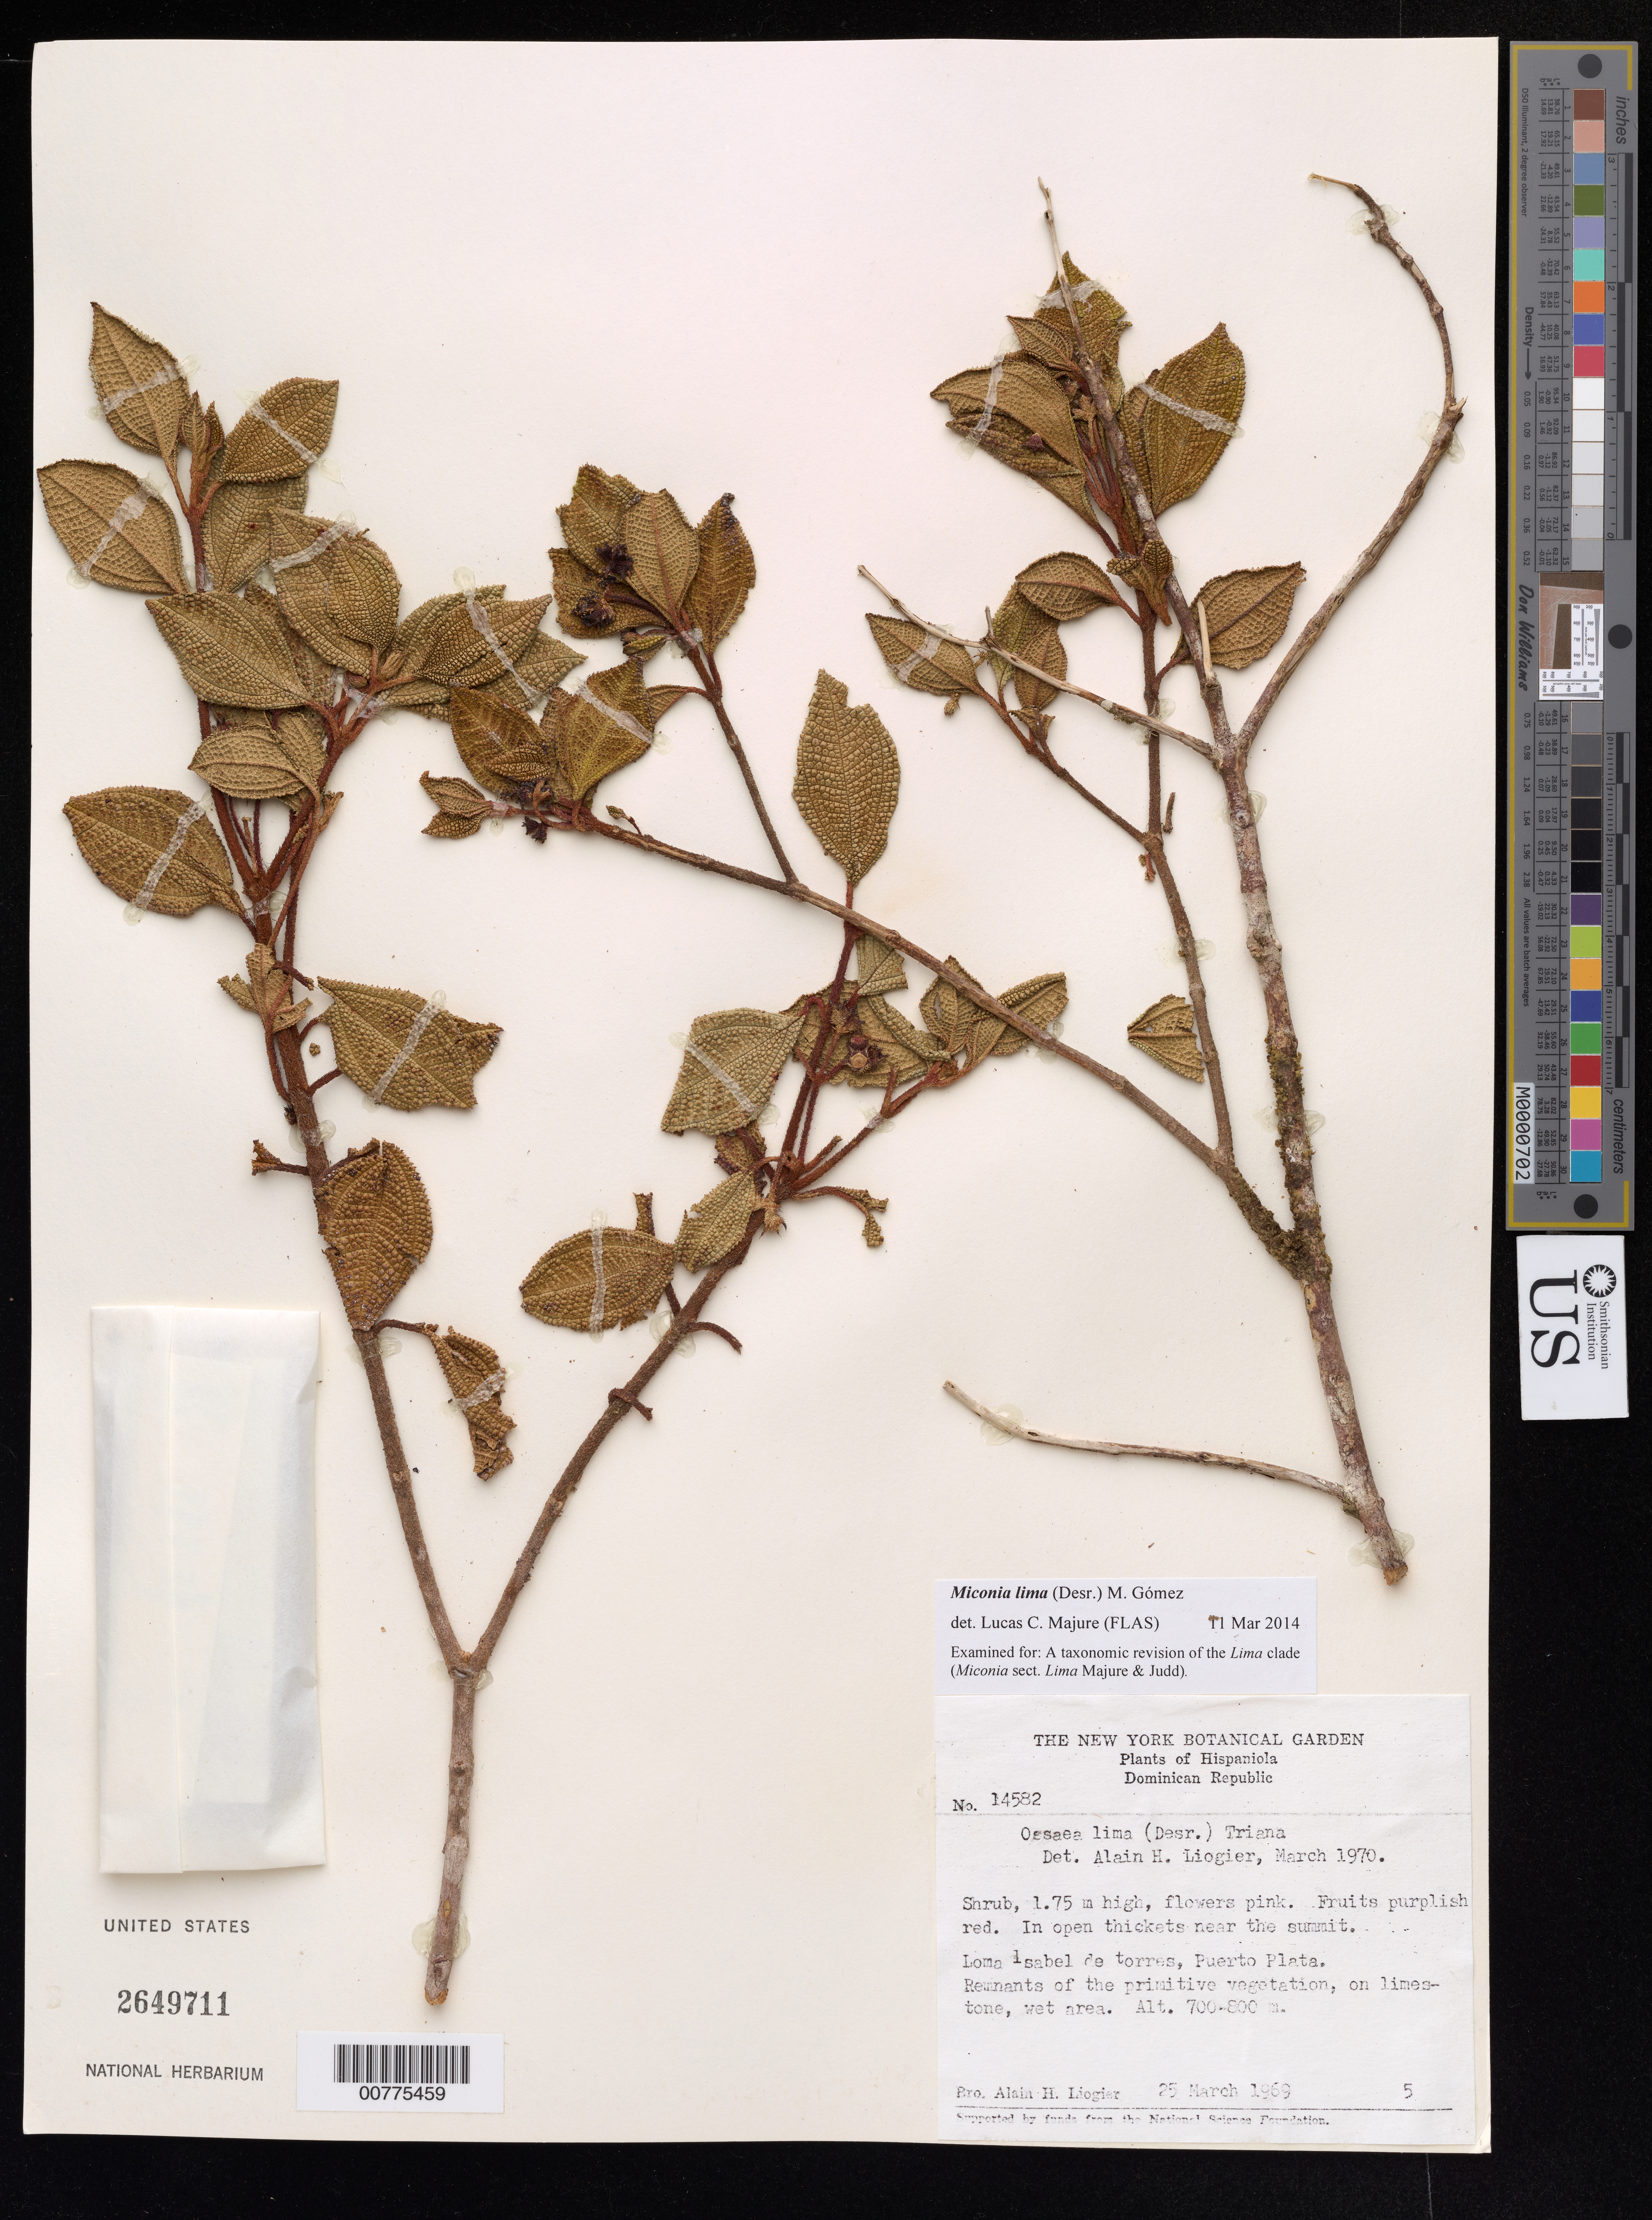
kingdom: Plantae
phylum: Tracheophyta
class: Magnoliopsida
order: Myrtales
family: Melastomataceae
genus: Miconia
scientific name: Miconia lima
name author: M. Gómez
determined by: Majure, Lucas C., (FLAS), University of Florida (UNITED STATES)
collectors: A. H. Liogier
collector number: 14582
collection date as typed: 25 Mar 1969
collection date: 1969-03-25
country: Dominican Republic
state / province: Puerto Plata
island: Hispaniola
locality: Isabel de Torres hill.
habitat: Wet area, in open thickets near the summit, on limestone, remnants of the primitive vegetation.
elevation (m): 700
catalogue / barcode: US 2649711